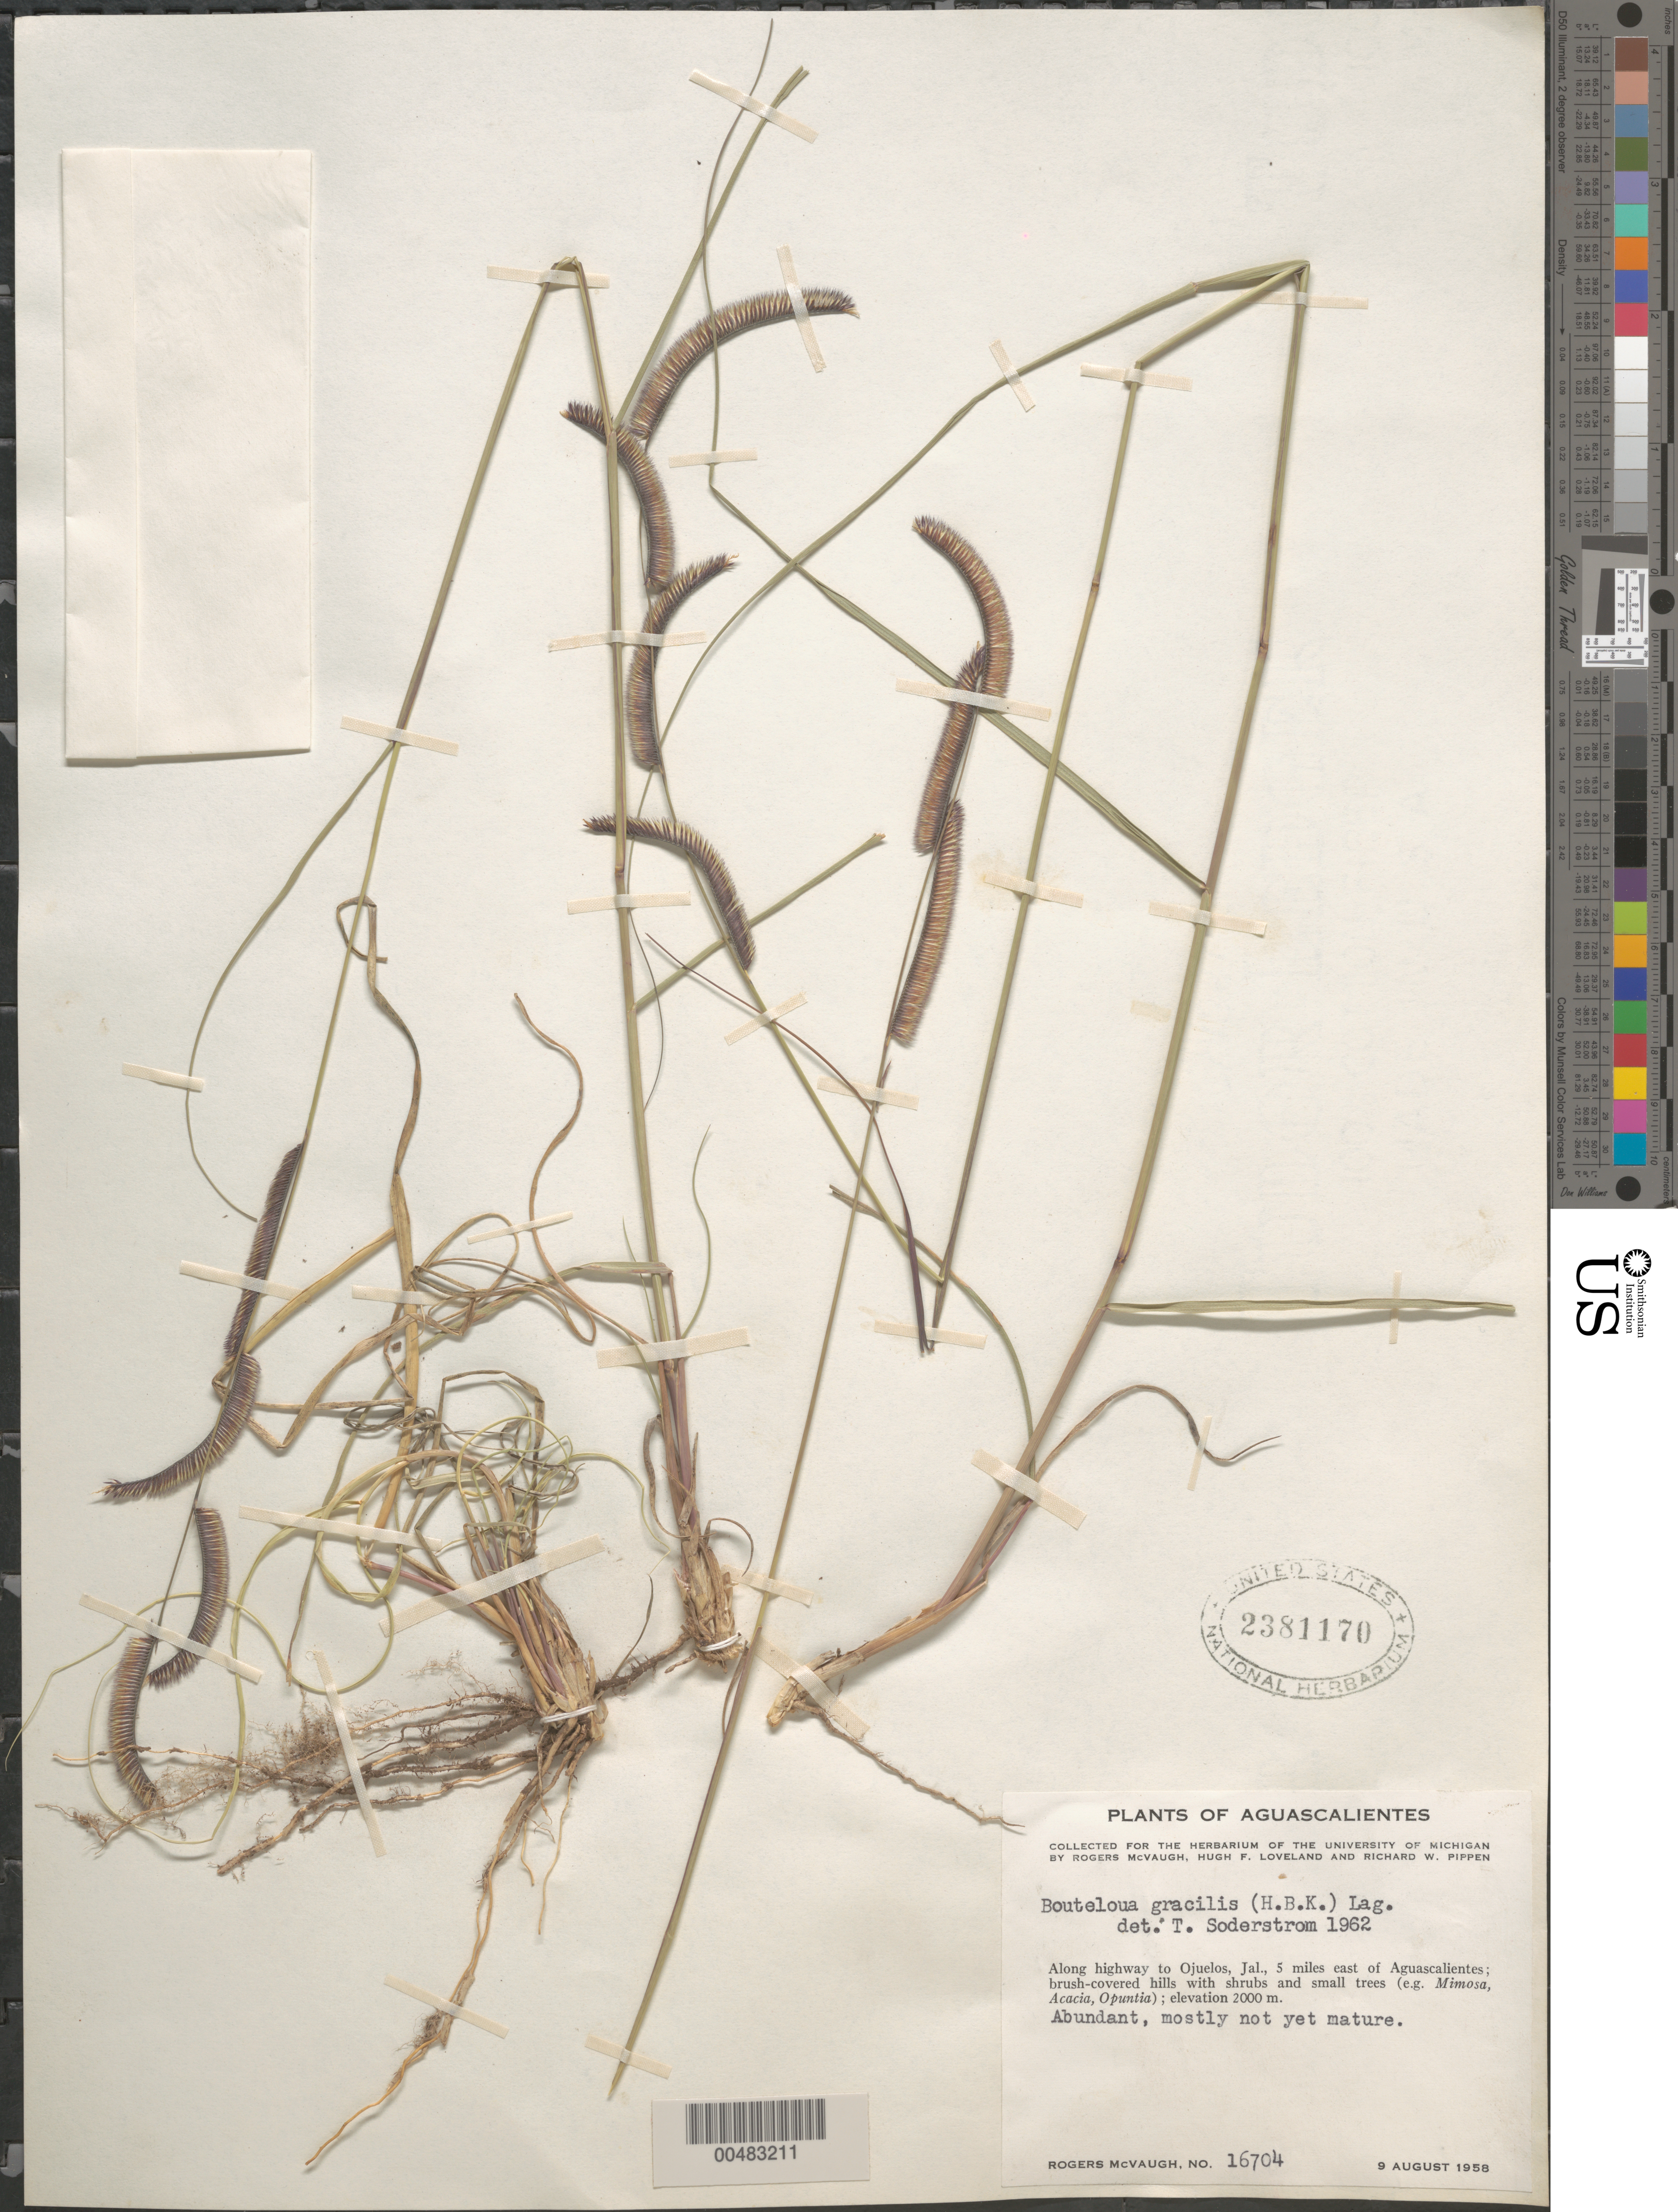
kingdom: Plantae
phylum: Tracheophyta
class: Liliopsida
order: Poales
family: Poaceae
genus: Bouteloua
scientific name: Bouteloua gracilis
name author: (Kunth) Lag. ex Griffiths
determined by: Soderstrom, T. R.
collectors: R. McVaugh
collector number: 16704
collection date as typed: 9 Aug 1958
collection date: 1958-08-09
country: Mexico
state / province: Aguascalientes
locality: Along hwy to Ojuelos, Jalisco, 5 mi E of Aguascalientes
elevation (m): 2000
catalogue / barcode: US 2381170